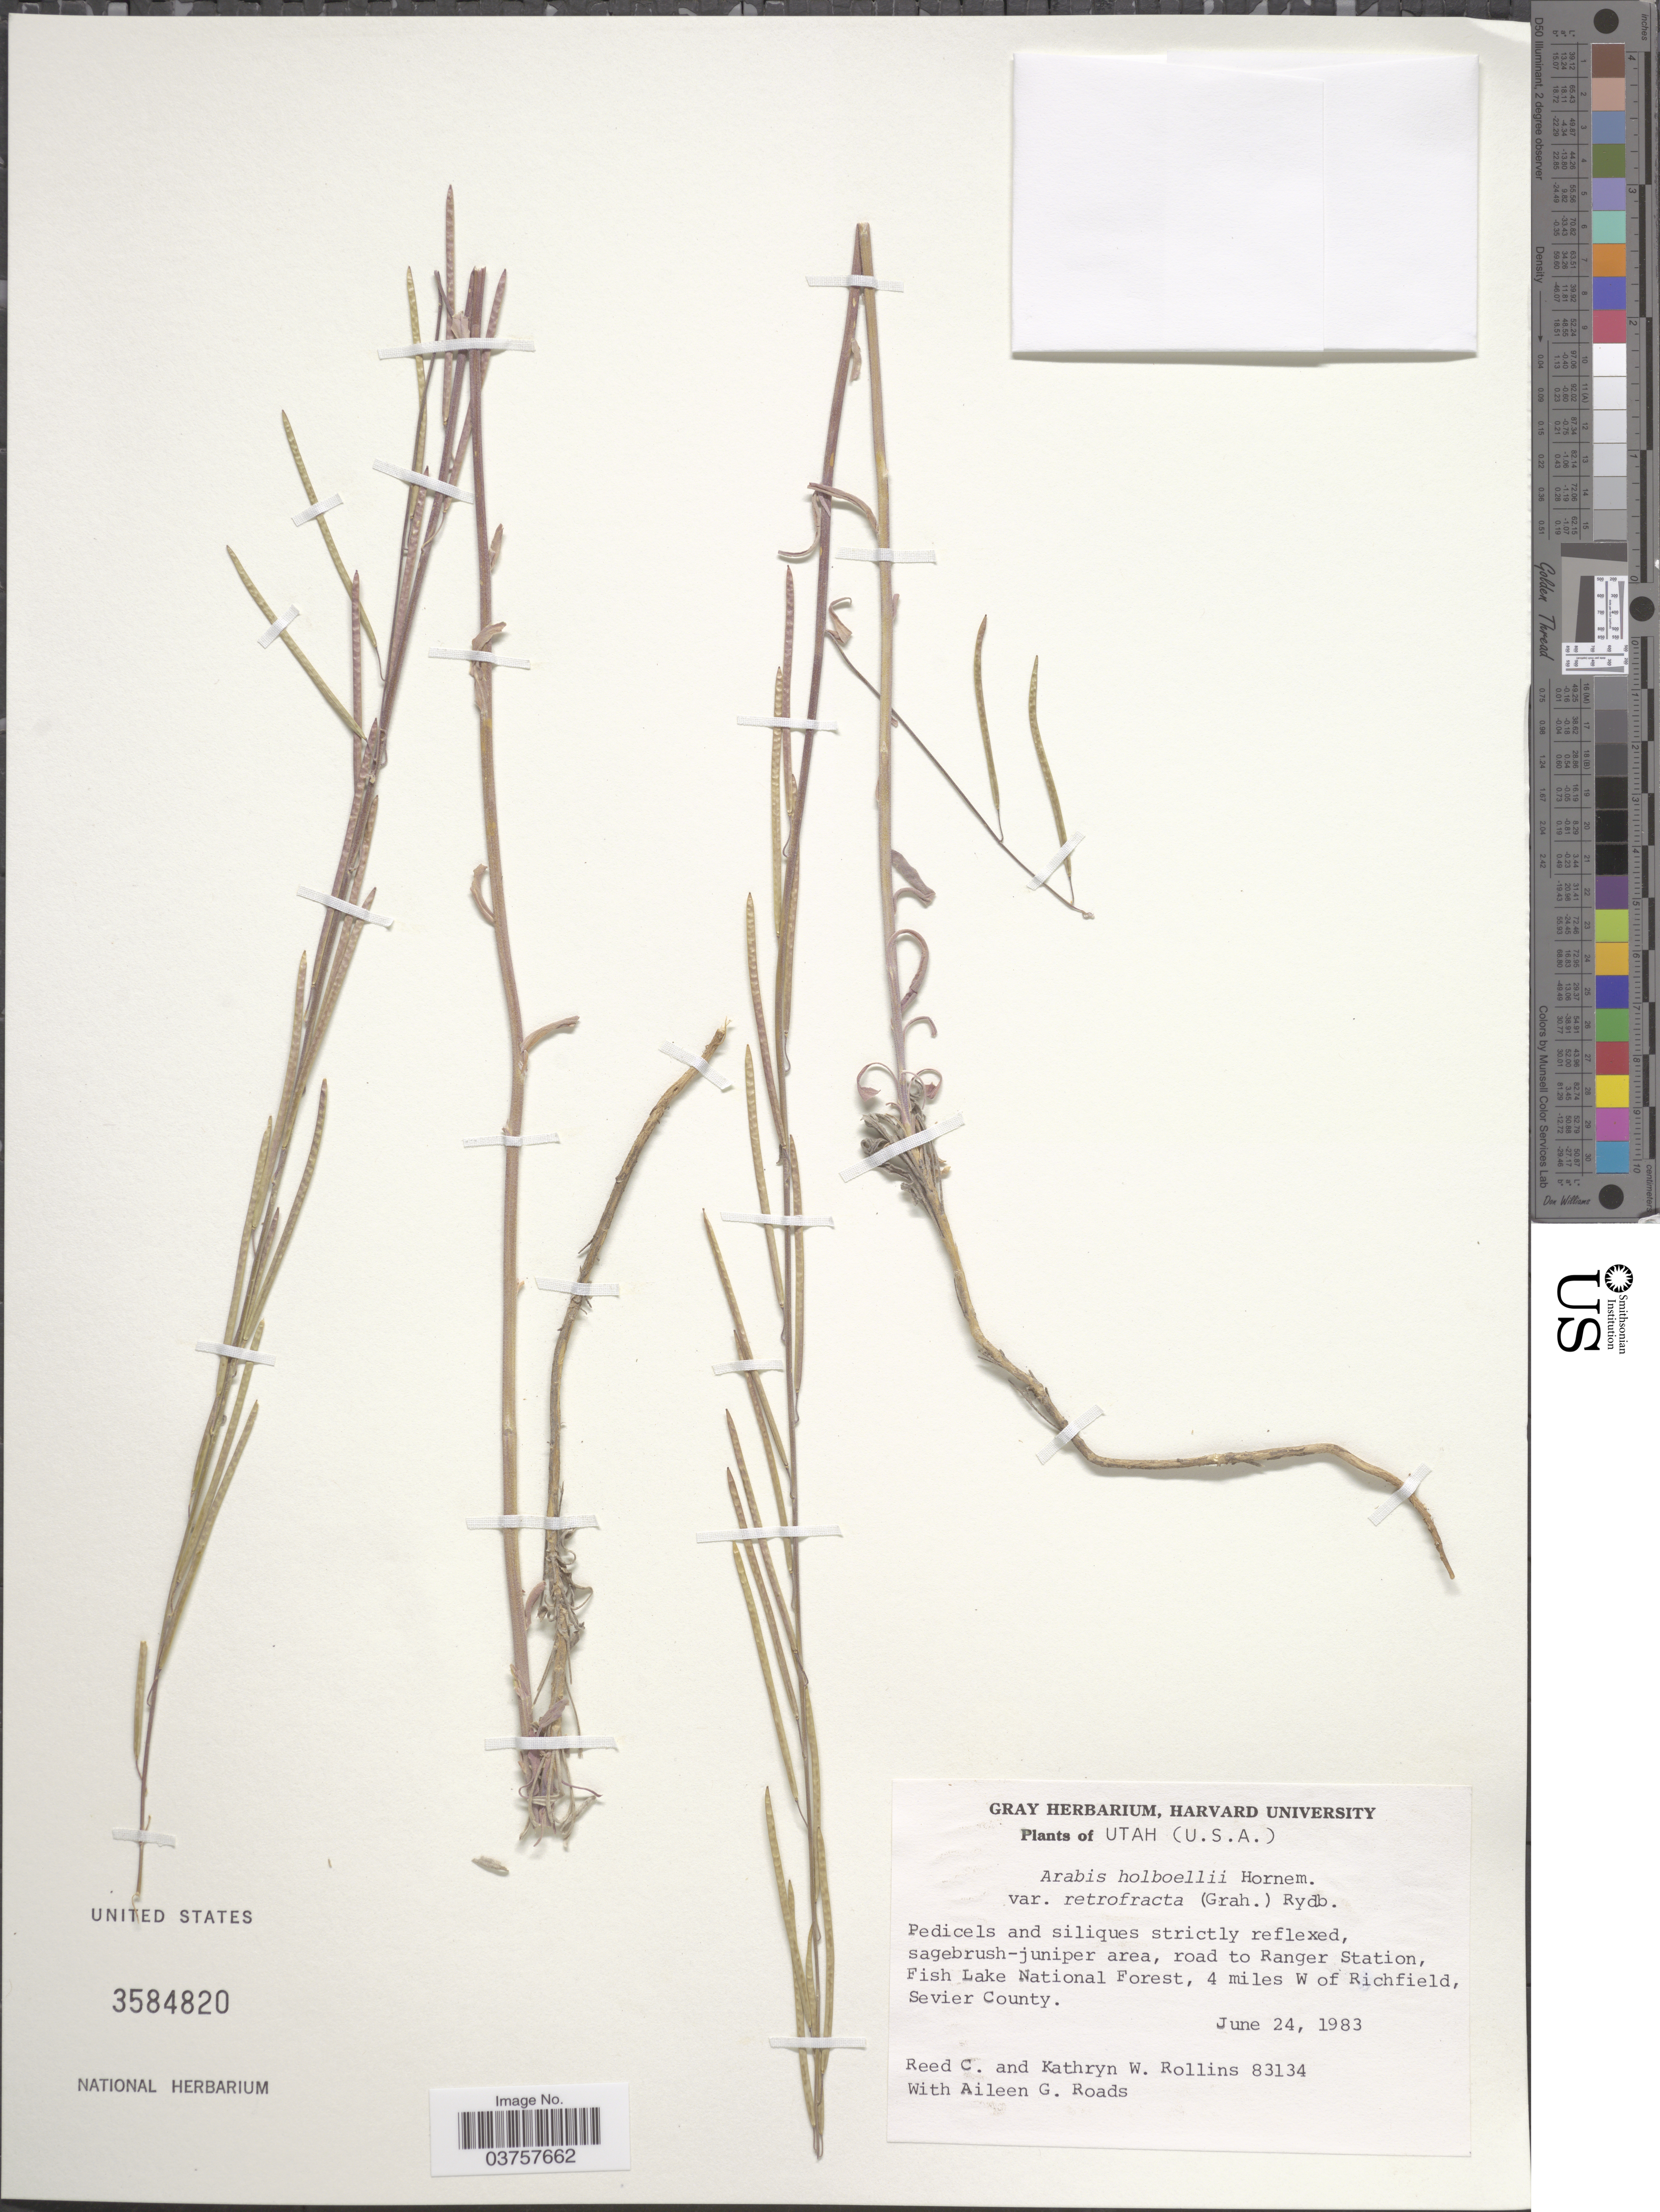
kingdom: Plantae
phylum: Tracheophyta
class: Magnoliopsida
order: Brassicales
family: Brassicaceae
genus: Arabis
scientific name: Arabis holboellii var. retrofracta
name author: Rydb.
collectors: R. C. Rollins, K. W. Rollins & A. Roads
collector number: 83134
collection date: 1983-06-24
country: United States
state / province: Utah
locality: Sagebrush-juniper area, road to Ranger Station, Fish Lake National Forest, 4 miles W of Richfield, Sevier County.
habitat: sagebrush juniper area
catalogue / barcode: US 3584820